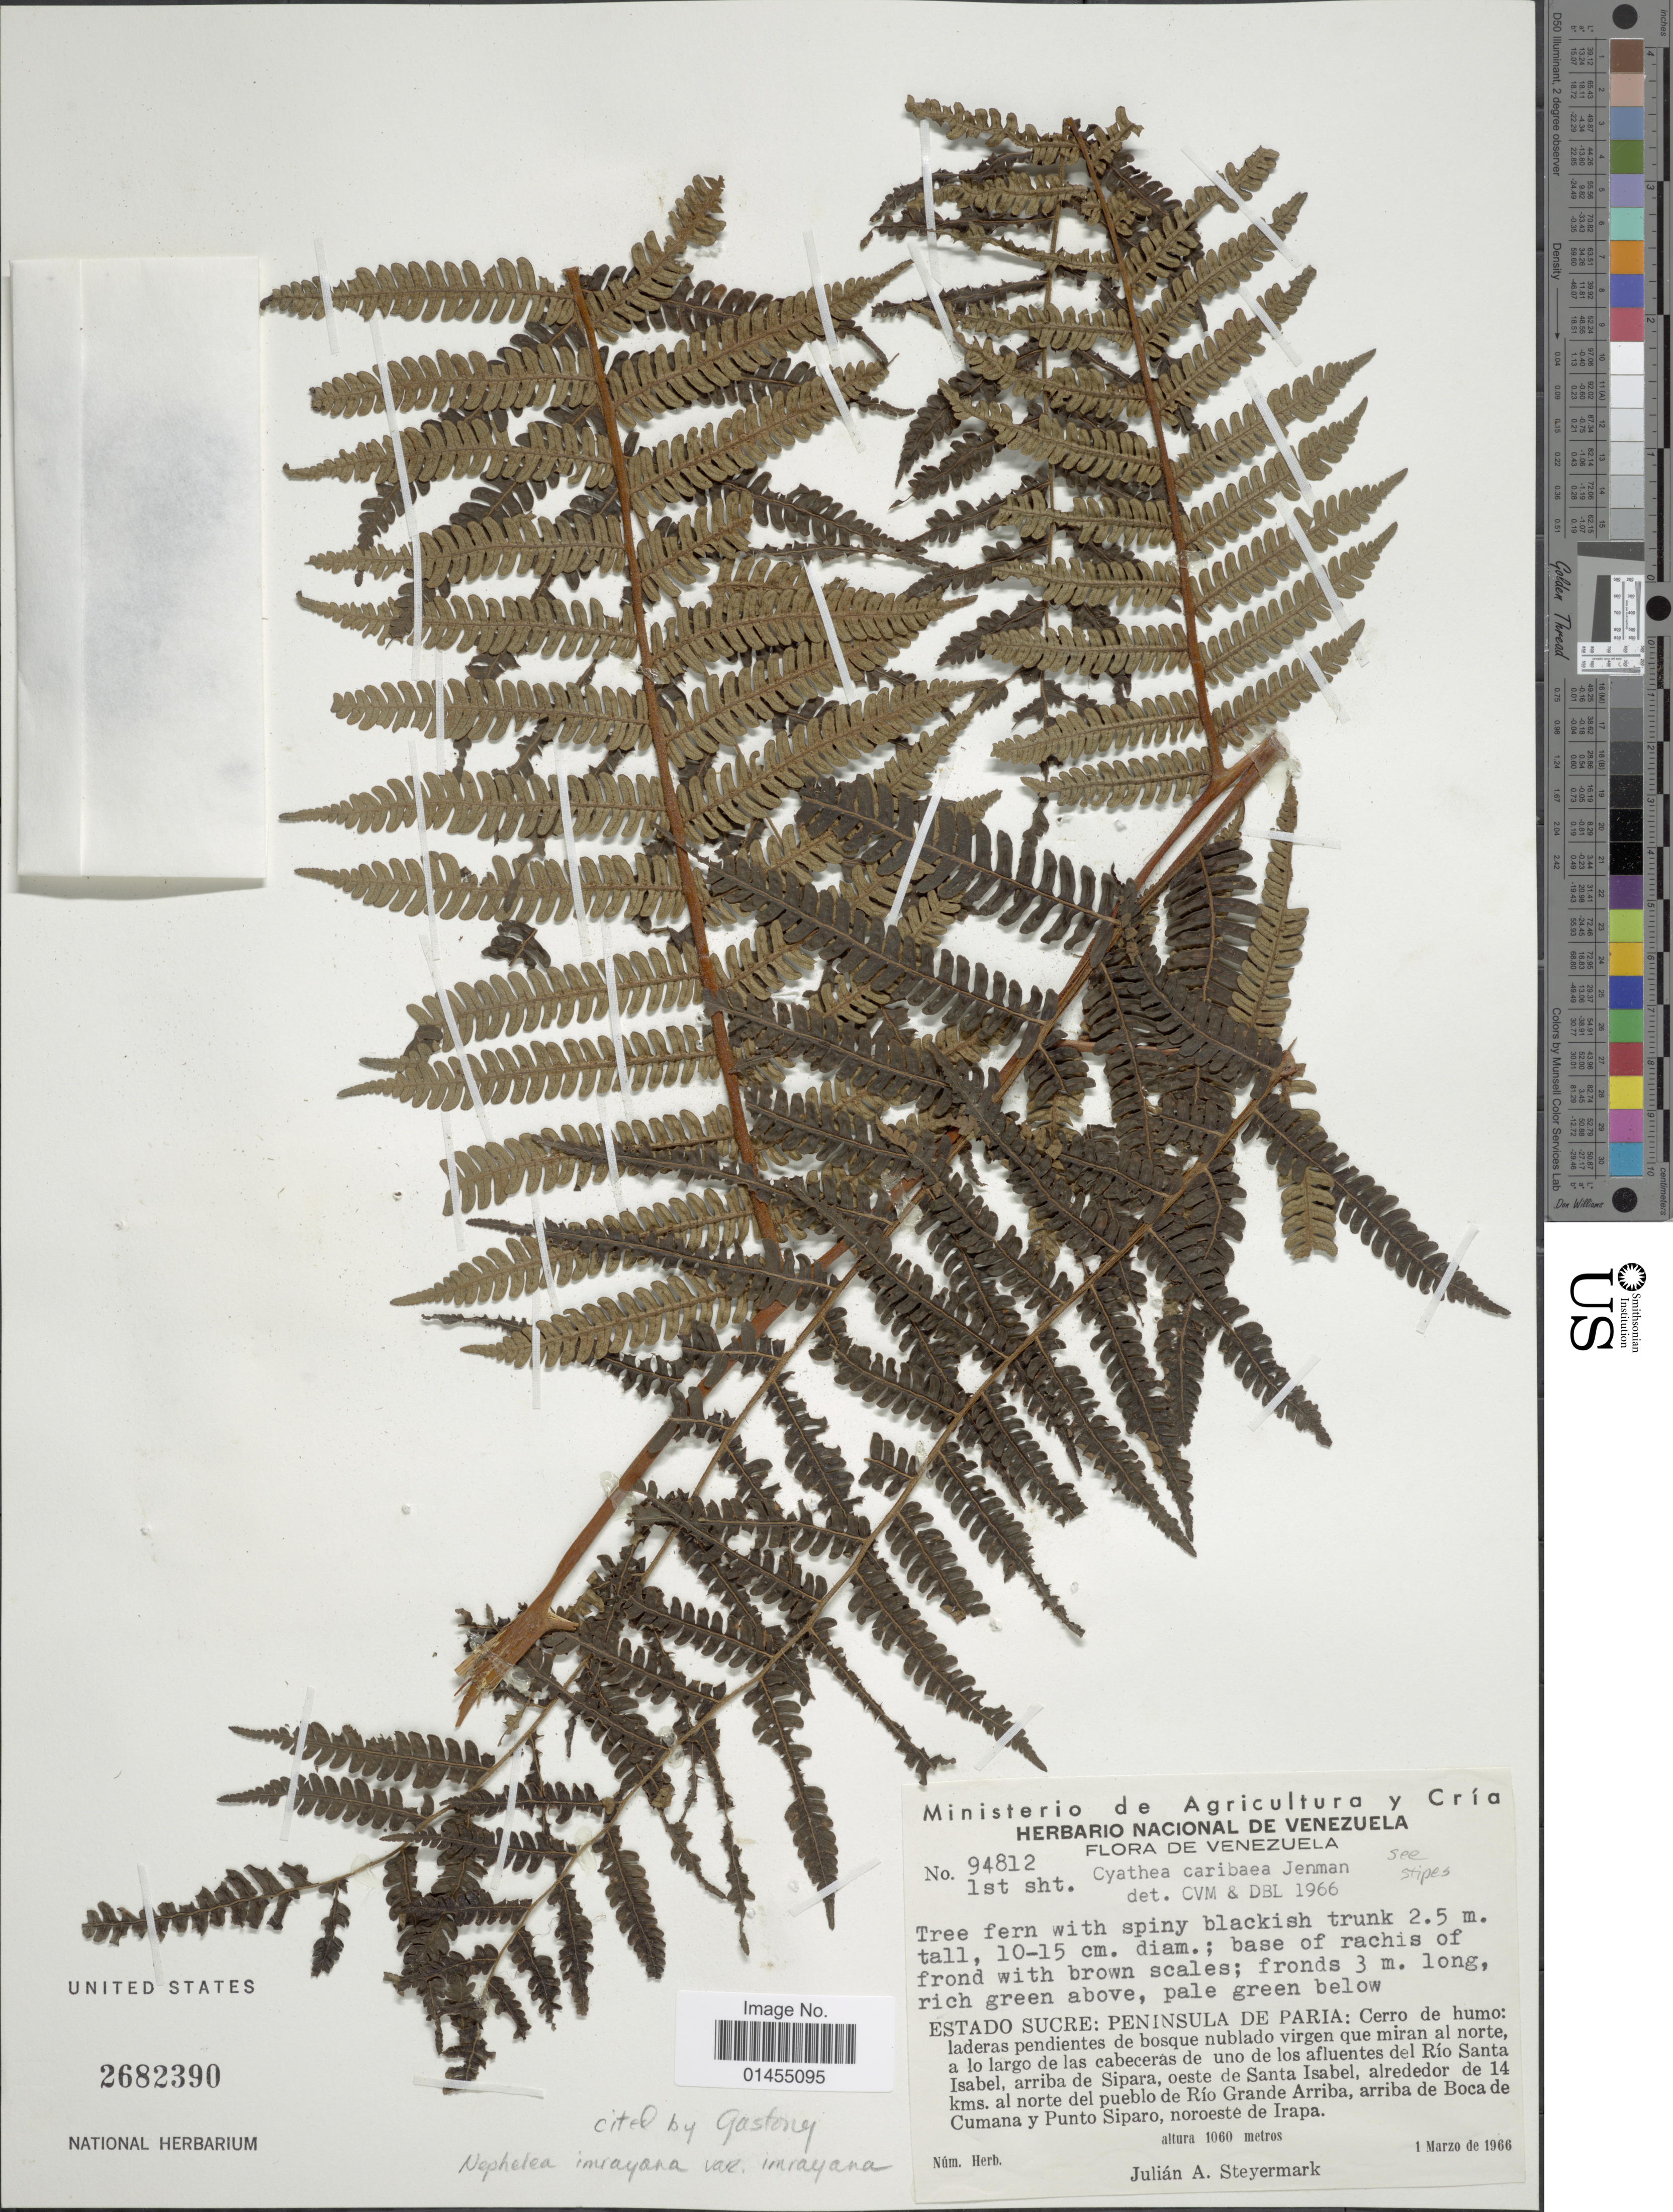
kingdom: Plantae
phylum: Tracheophyta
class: Polypodiopsida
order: Cyatheales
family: Cyatheaceae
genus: Alsophila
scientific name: Alsophila imrayana var. imrayana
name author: (Hook.) D.S. Conant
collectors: J. Steyermark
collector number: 94812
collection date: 1966-03-01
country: Venezuela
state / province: Sucre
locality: Peninsula de Paria: Cerro de humo: laderas pendientes de bosque nublado virgen que miran al norte, a lo largo de las cabeceras de uno de los afluentes del Río Santa Isabel, arriba de Sipara, oeste de Santa Isabel, alrededor de 14 kms. al norte del pueblo de Río Grande Arriba, arriba de Boca de Cumana y Punto Siparo, noroeste de Irapa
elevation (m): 1060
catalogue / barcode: US 2682390